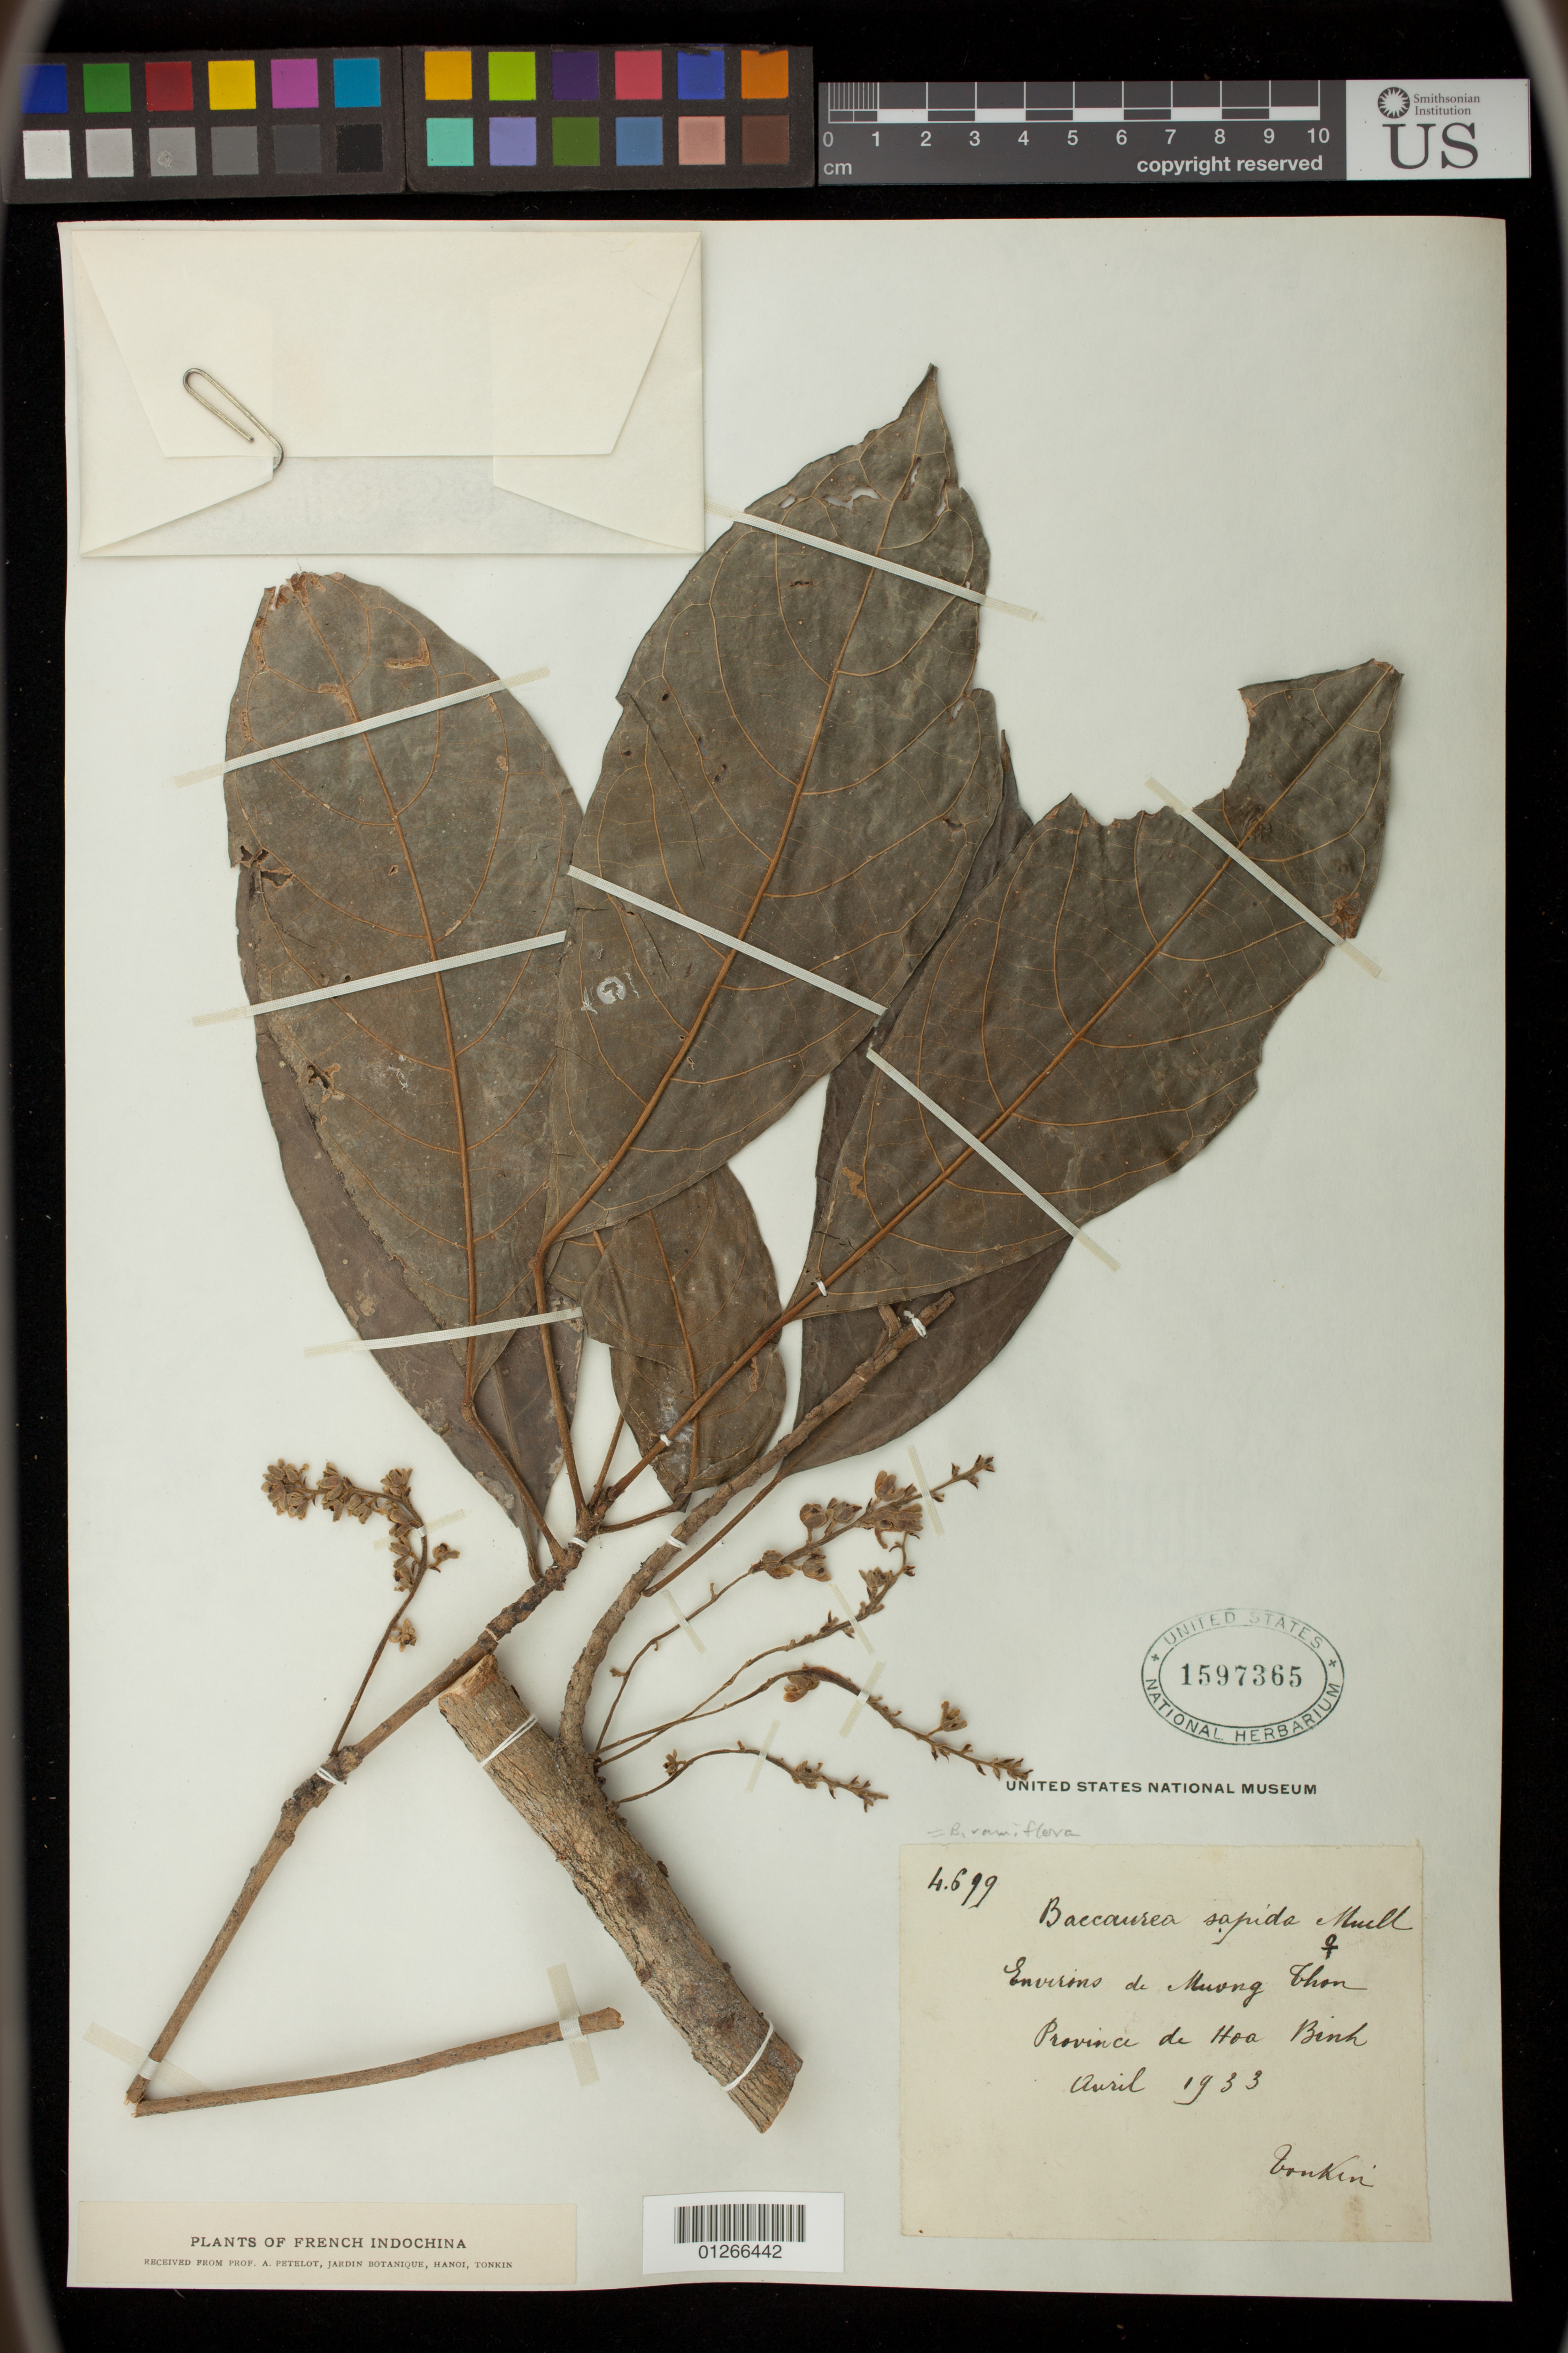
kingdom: Plantae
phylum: Tracheophyta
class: Magnoliopsida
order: Malpighiales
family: Phyllanthaceae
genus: Baccaurea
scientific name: Baccaurea ramiflora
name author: Lour.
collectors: A. Petelot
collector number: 4699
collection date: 1933-04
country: Vietnam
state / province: Hoa Binh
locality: Environs de Muong Thon. Tonkin.